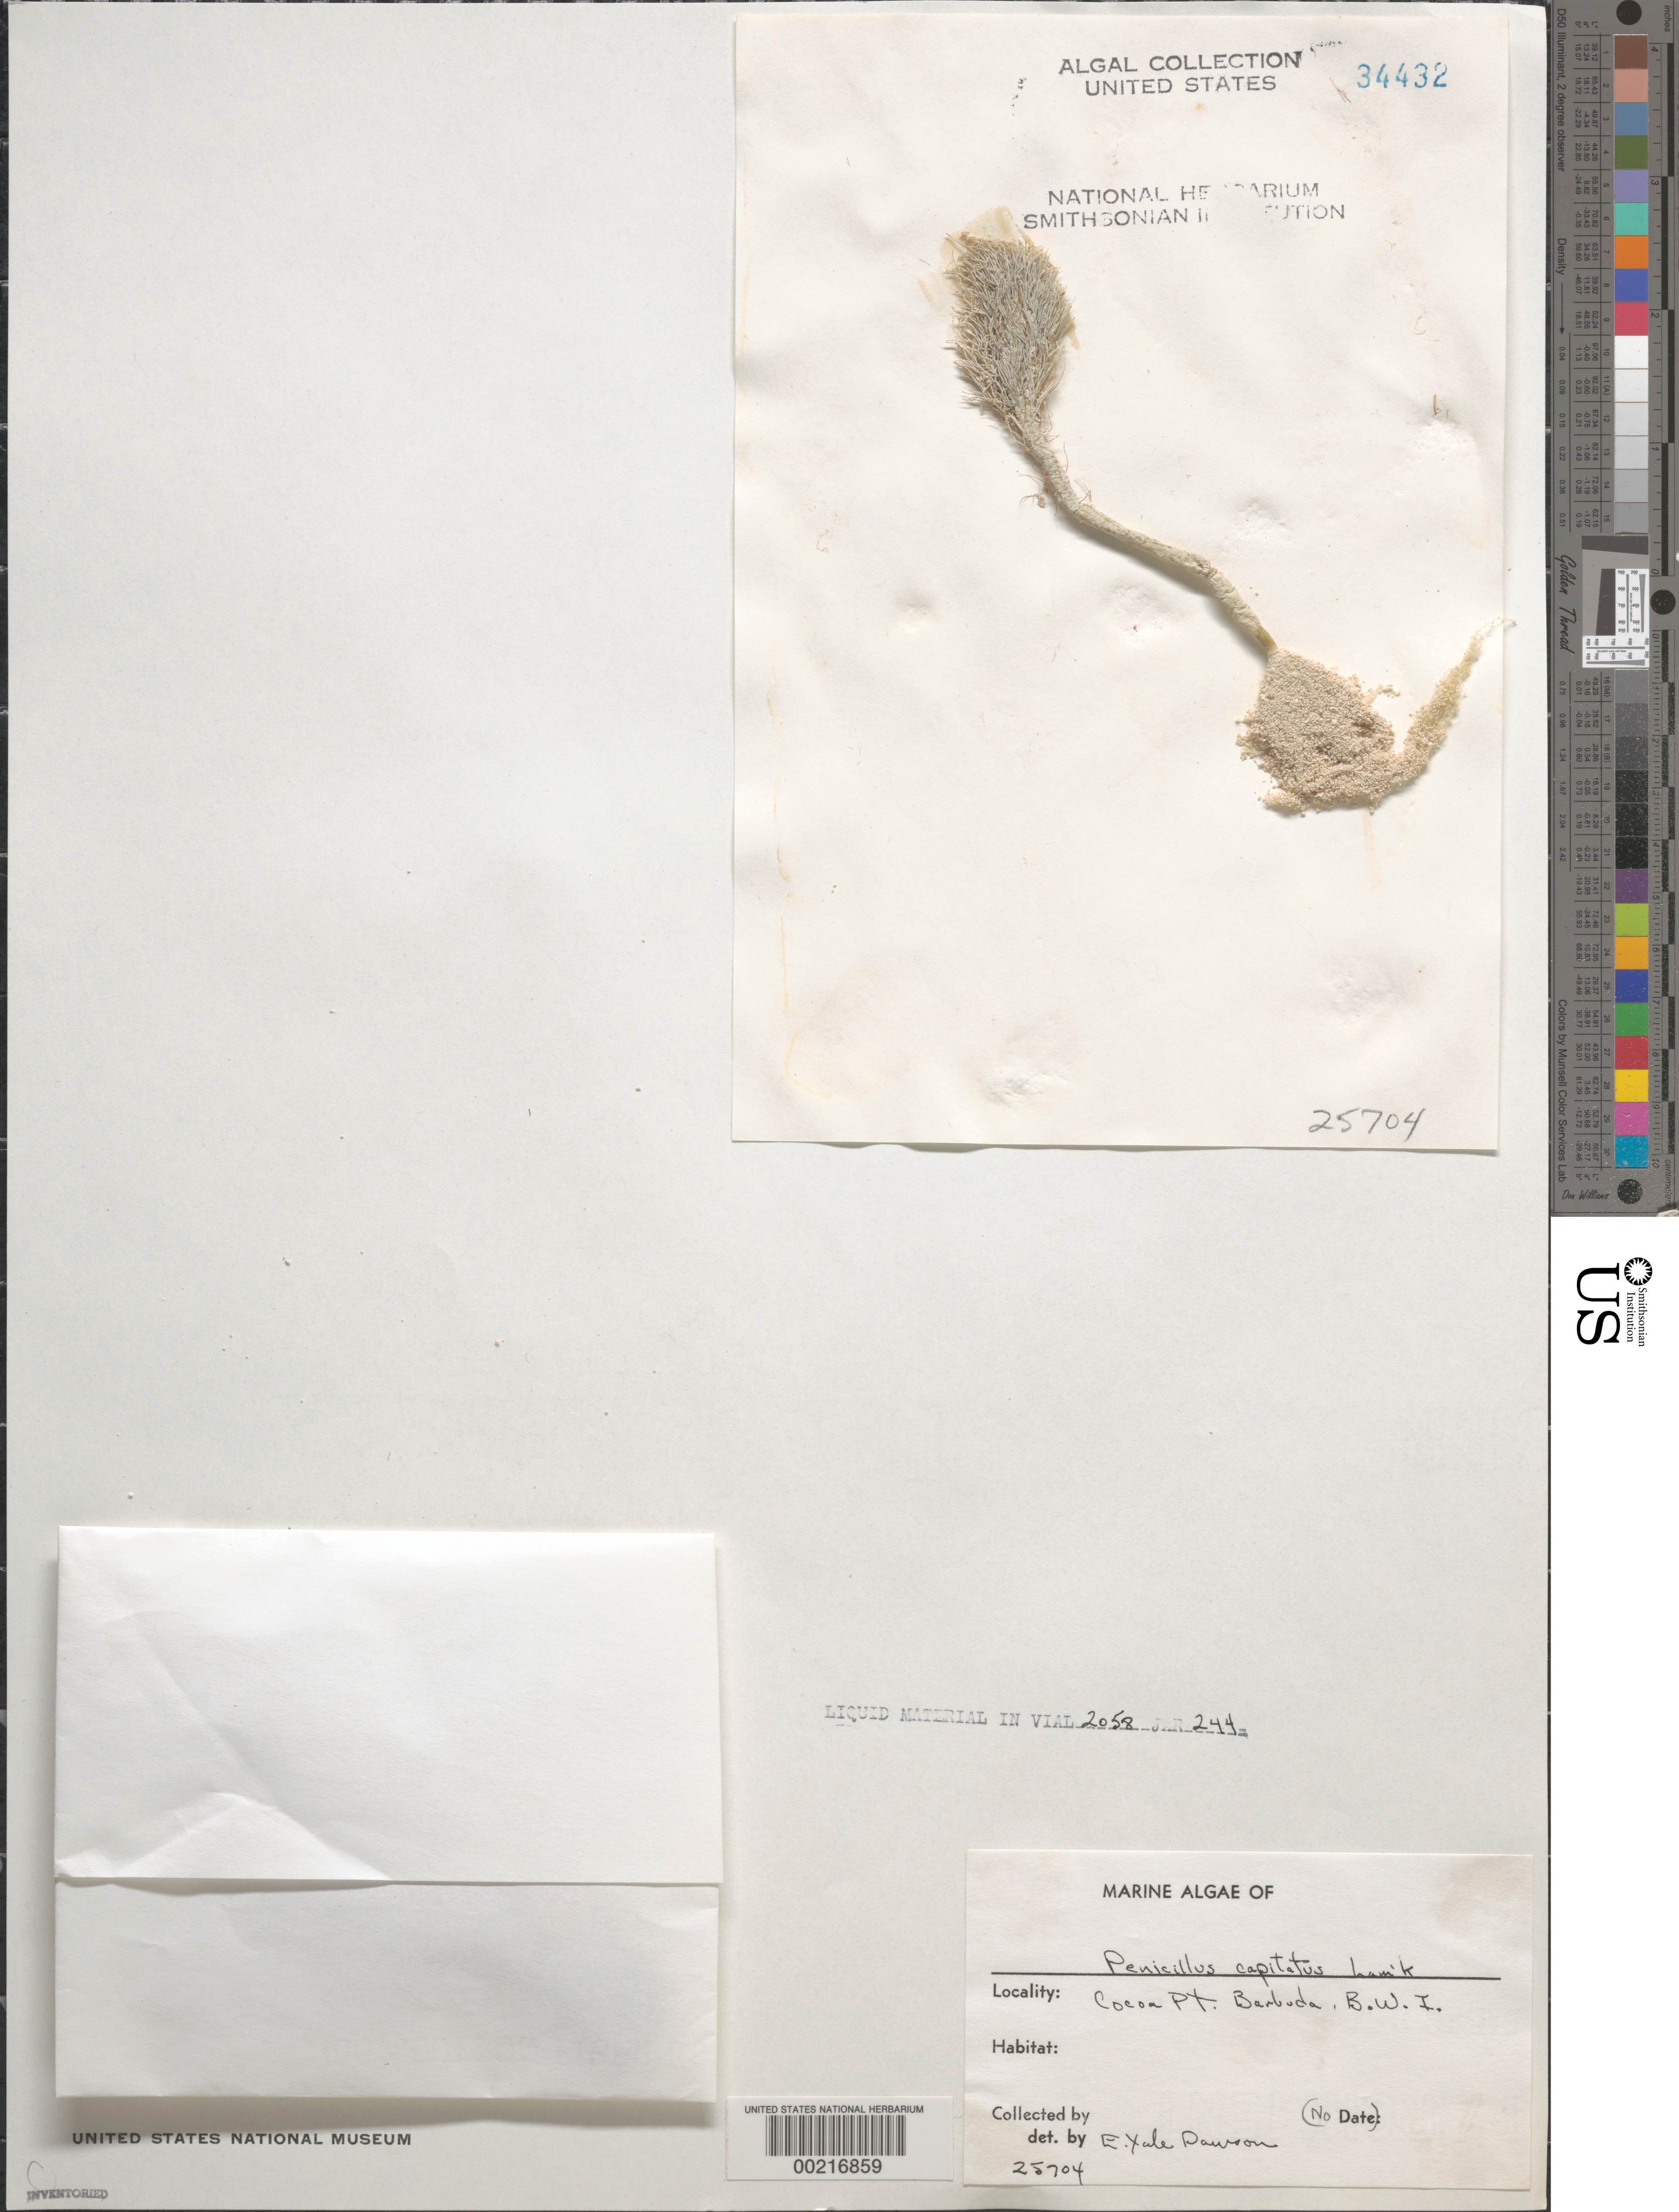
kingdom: Plantae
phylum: Chlorophyta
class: Ulvophyceae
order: Bryopsidales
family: Udoteaceae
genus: Penicillus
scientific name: Penicillus capitatus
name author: Lam.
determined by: Dawson, E. Y.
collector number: EYD 25704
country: Antigua and Barbuda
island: Barbuda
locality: Cocoa Point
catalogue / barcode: US 34432